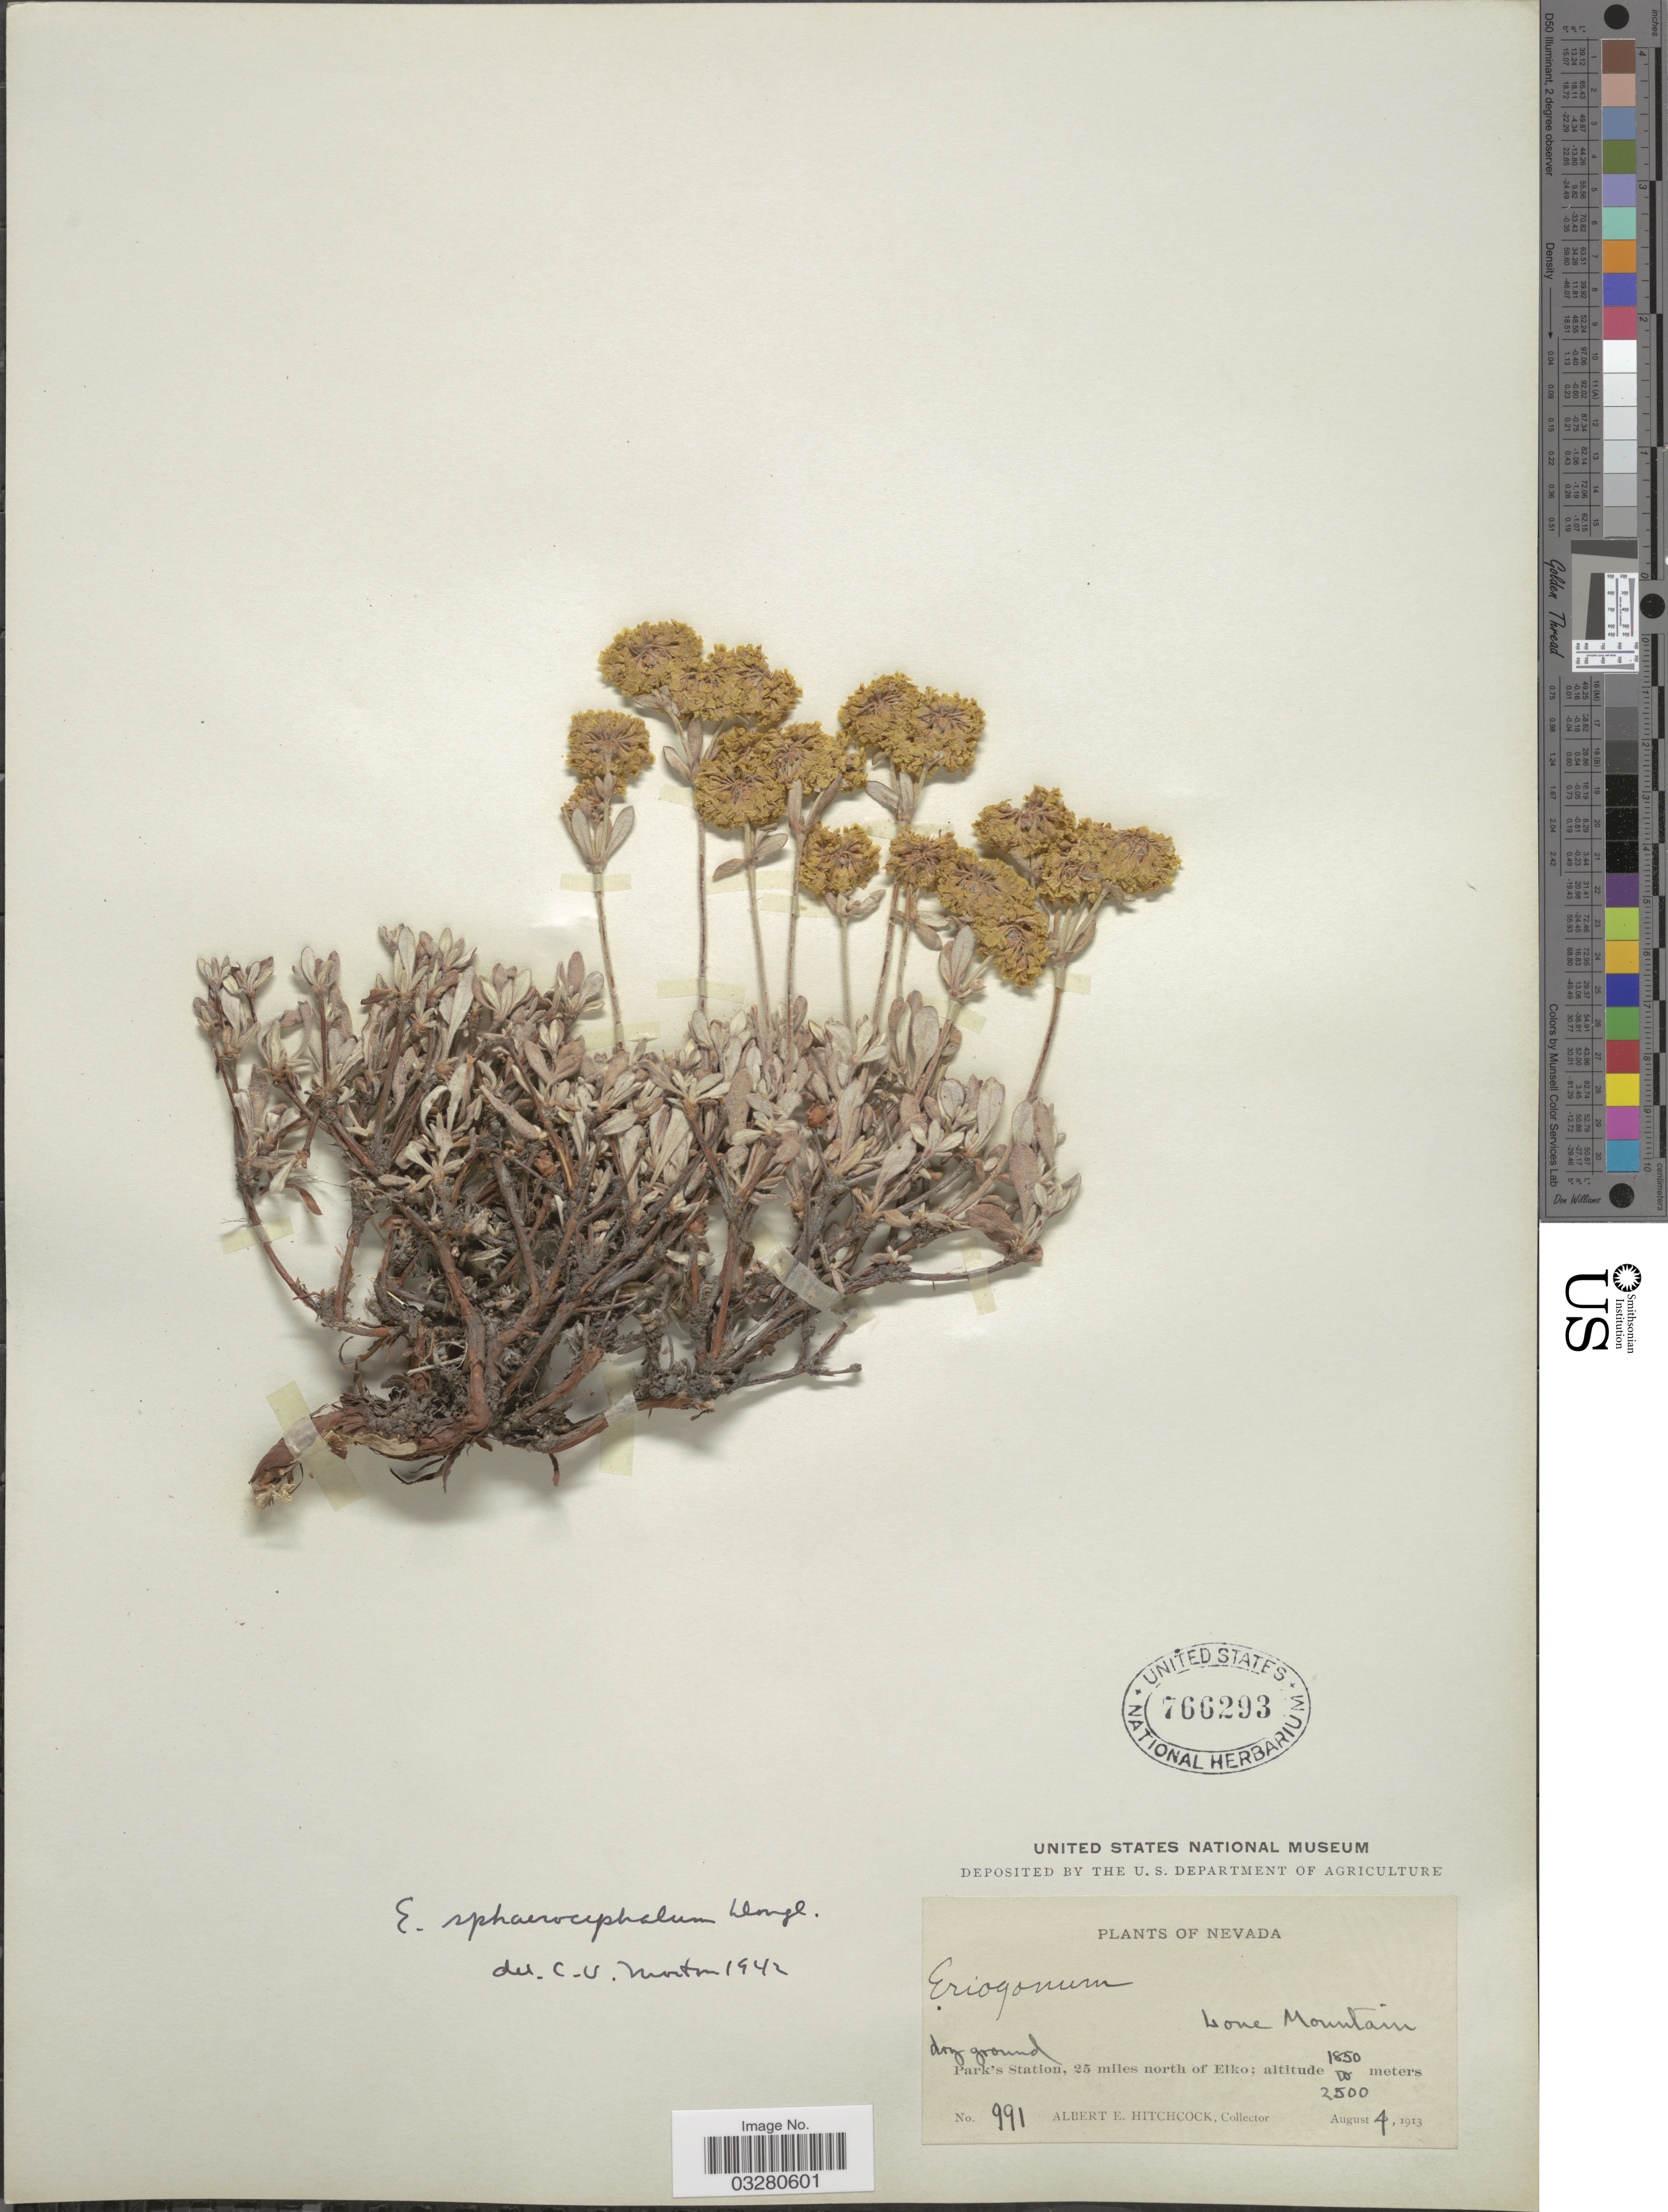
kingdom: Plantae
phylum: Tracheophyta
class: Magnoliopsida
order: Caryophyllales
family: Polygonaceae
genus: Eriogonum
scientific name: Eriogonum sphaerocephalum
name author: Benth. & Douglas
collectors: A. Hitchcock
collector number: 991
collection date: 1913-08-04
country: United States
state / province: Nevada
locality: Lone Mountain. Park's Station, 25 miles north of Elko.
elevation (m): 1850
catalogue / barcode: US 766293